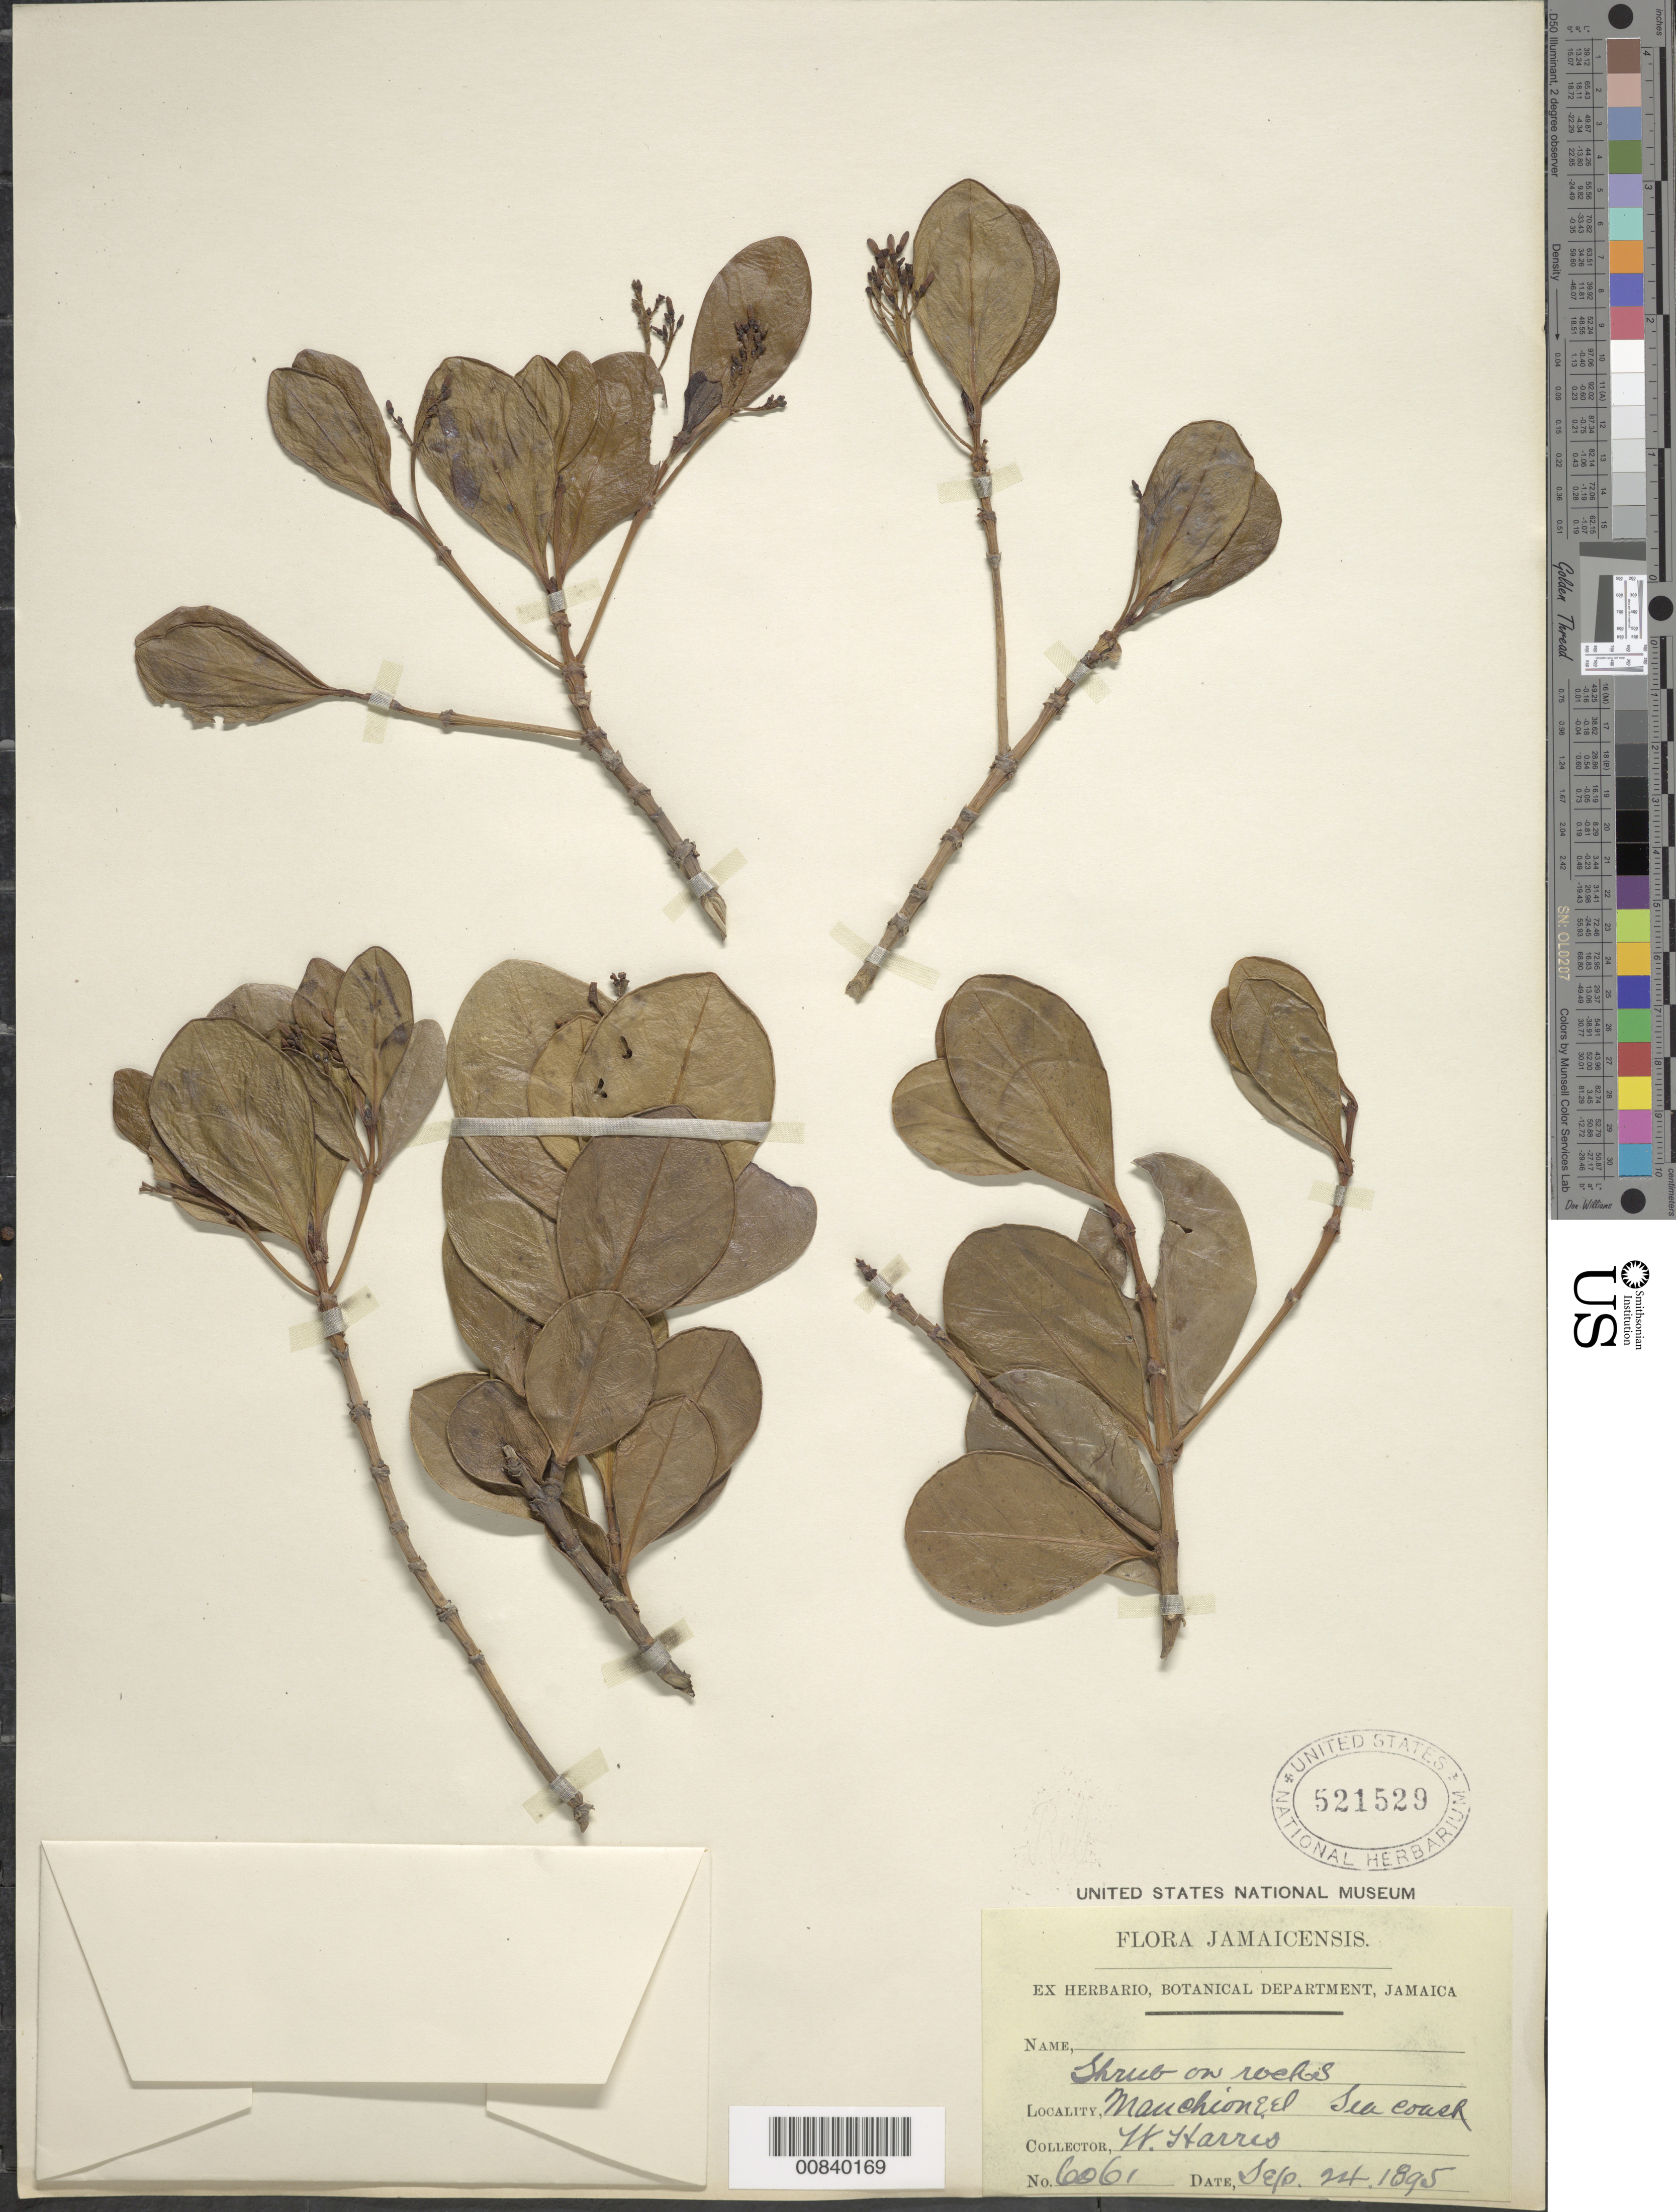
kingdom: Plantae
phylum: Tracheophyta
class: Magnoliopsida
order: Gentianales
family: Rubiaceae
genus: Erithalis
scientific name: Erithalis fruticosa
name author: L.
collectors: W. H. Harris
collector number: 6061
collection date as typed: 24 Sep 1895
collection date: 1895-09-24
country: Jamaica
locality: Mauchioneel sea coast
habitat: Sea coast, on rocks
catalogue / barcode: US 521529